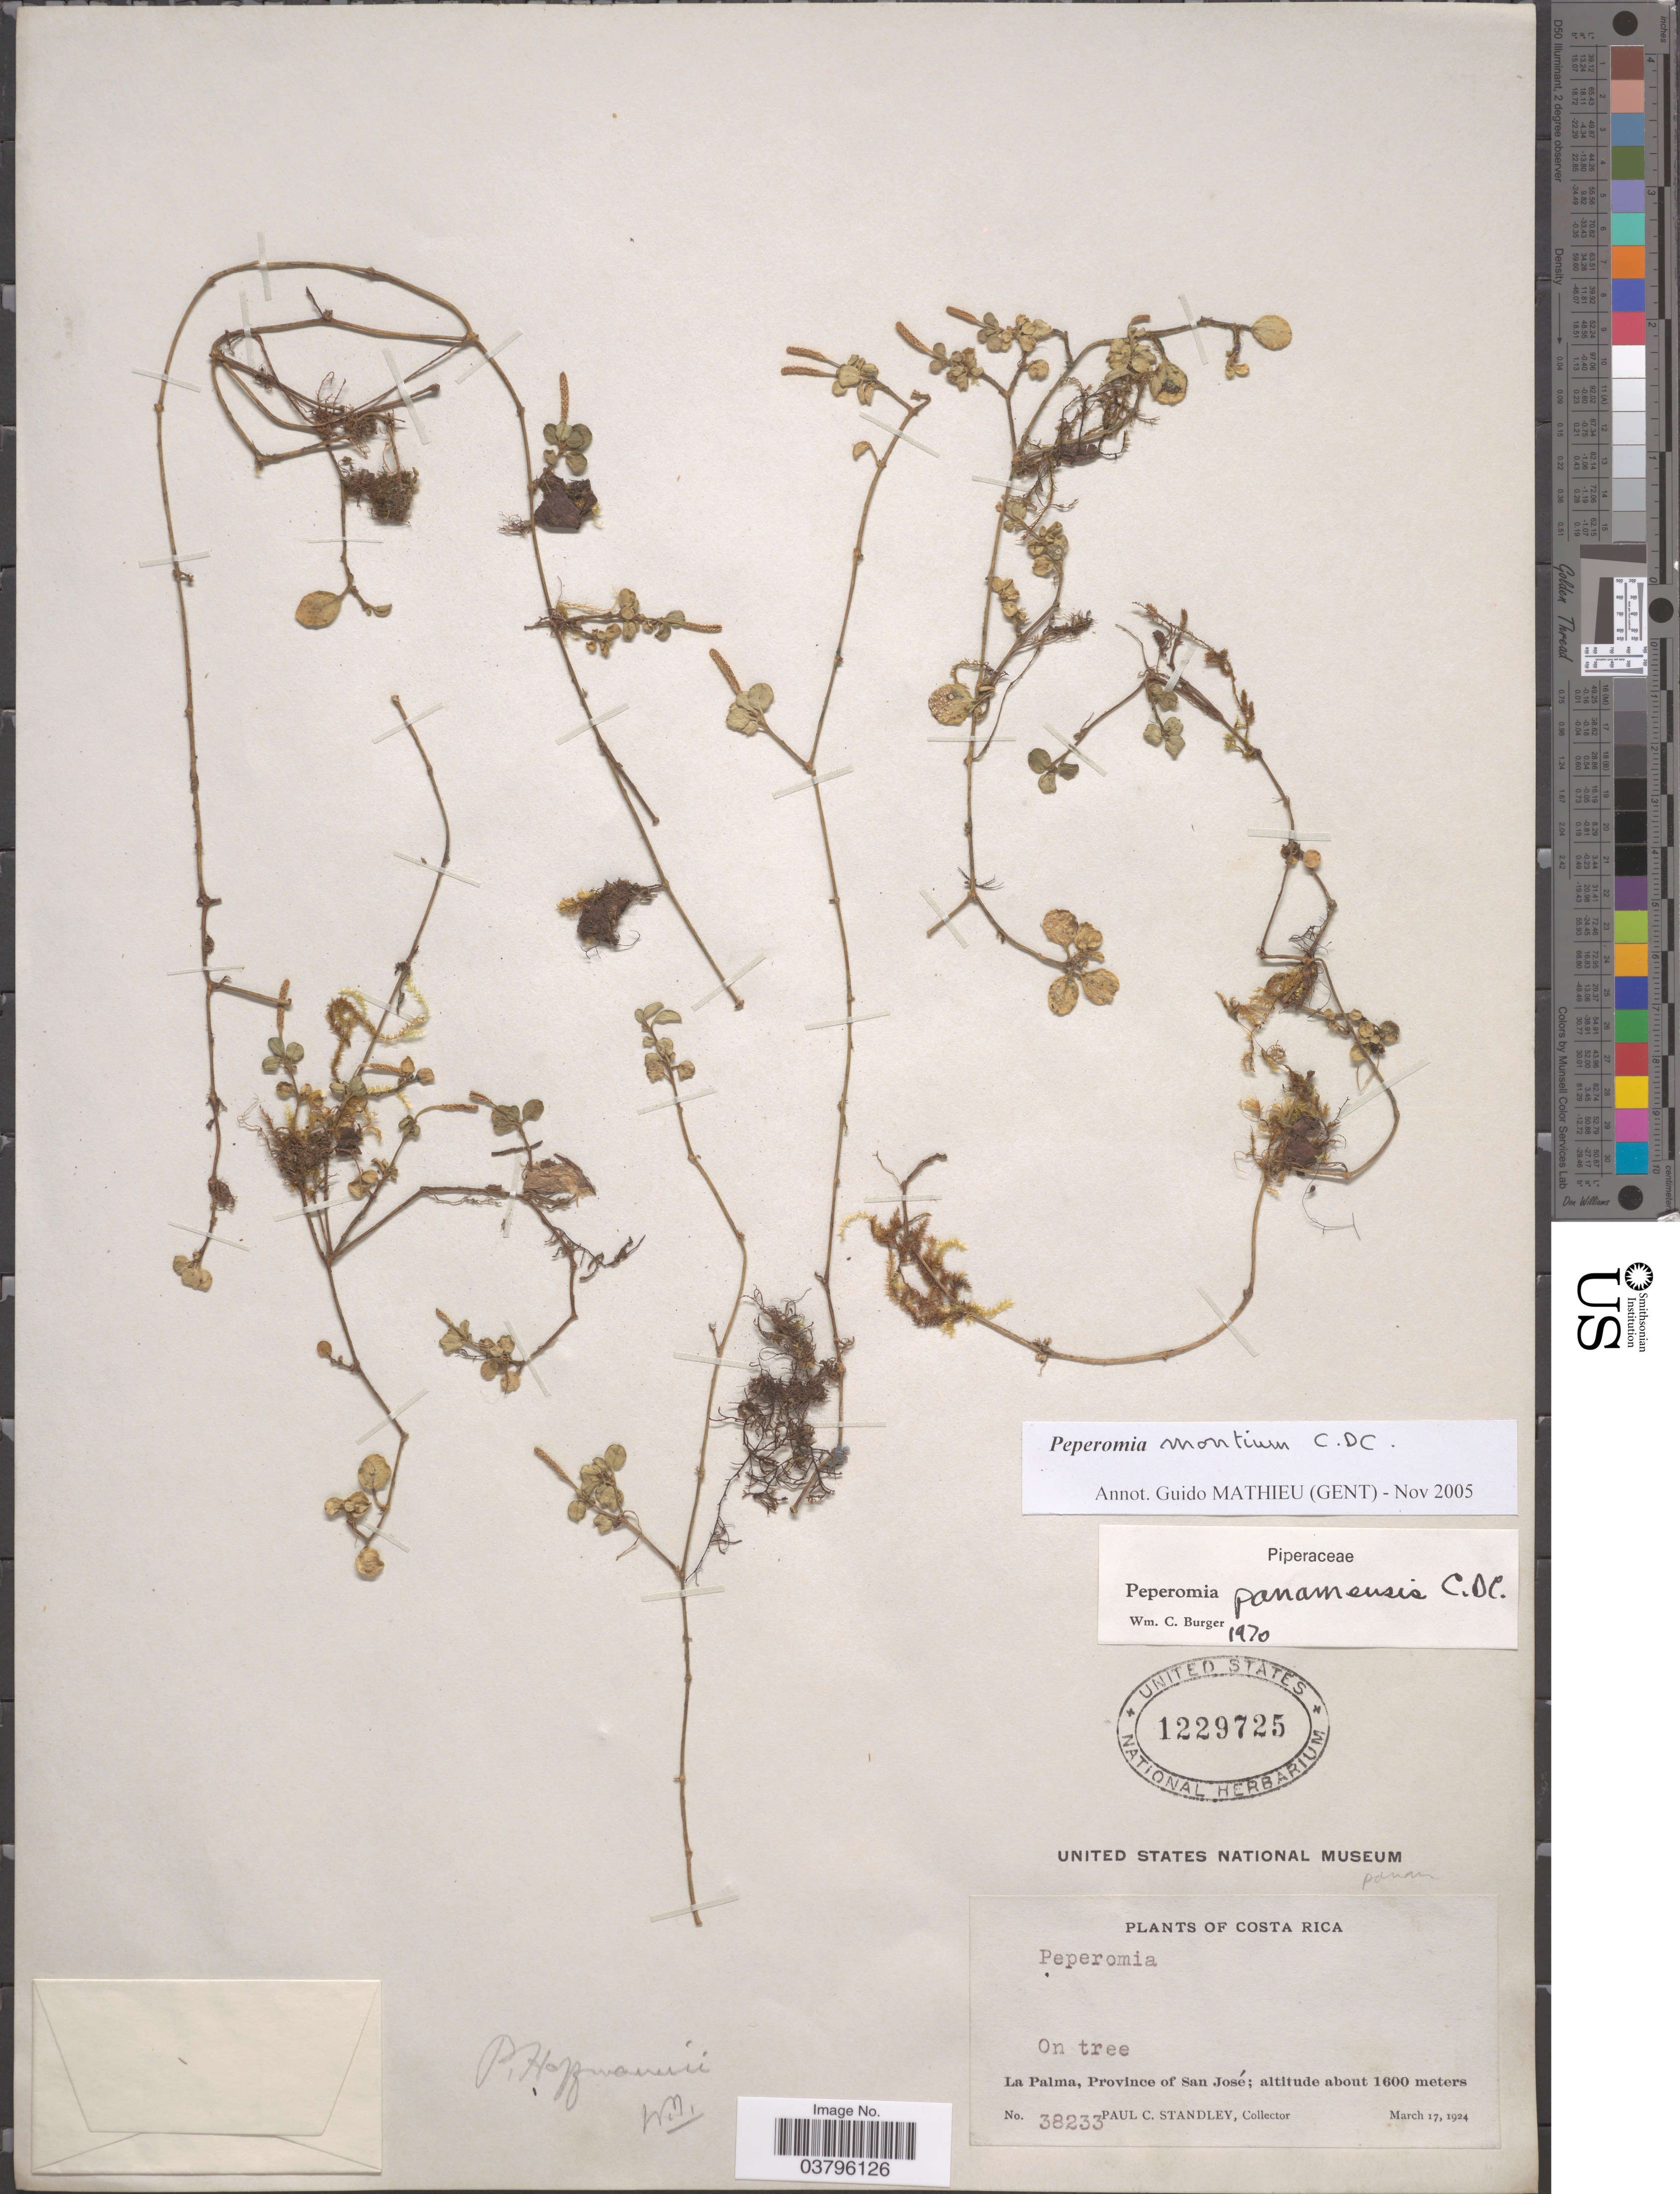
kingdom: Plantae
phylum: Tracheophyta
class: Magnoliopsida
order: Piperales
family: Piperaceae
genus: Peperomia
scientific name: Peperomia montium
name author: C. DC.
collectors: P. C. Standley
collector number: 38233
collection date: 1924-03-17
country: Costa Rica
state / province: San José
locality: La Palma.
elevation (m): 1600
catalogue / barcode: US 1229725